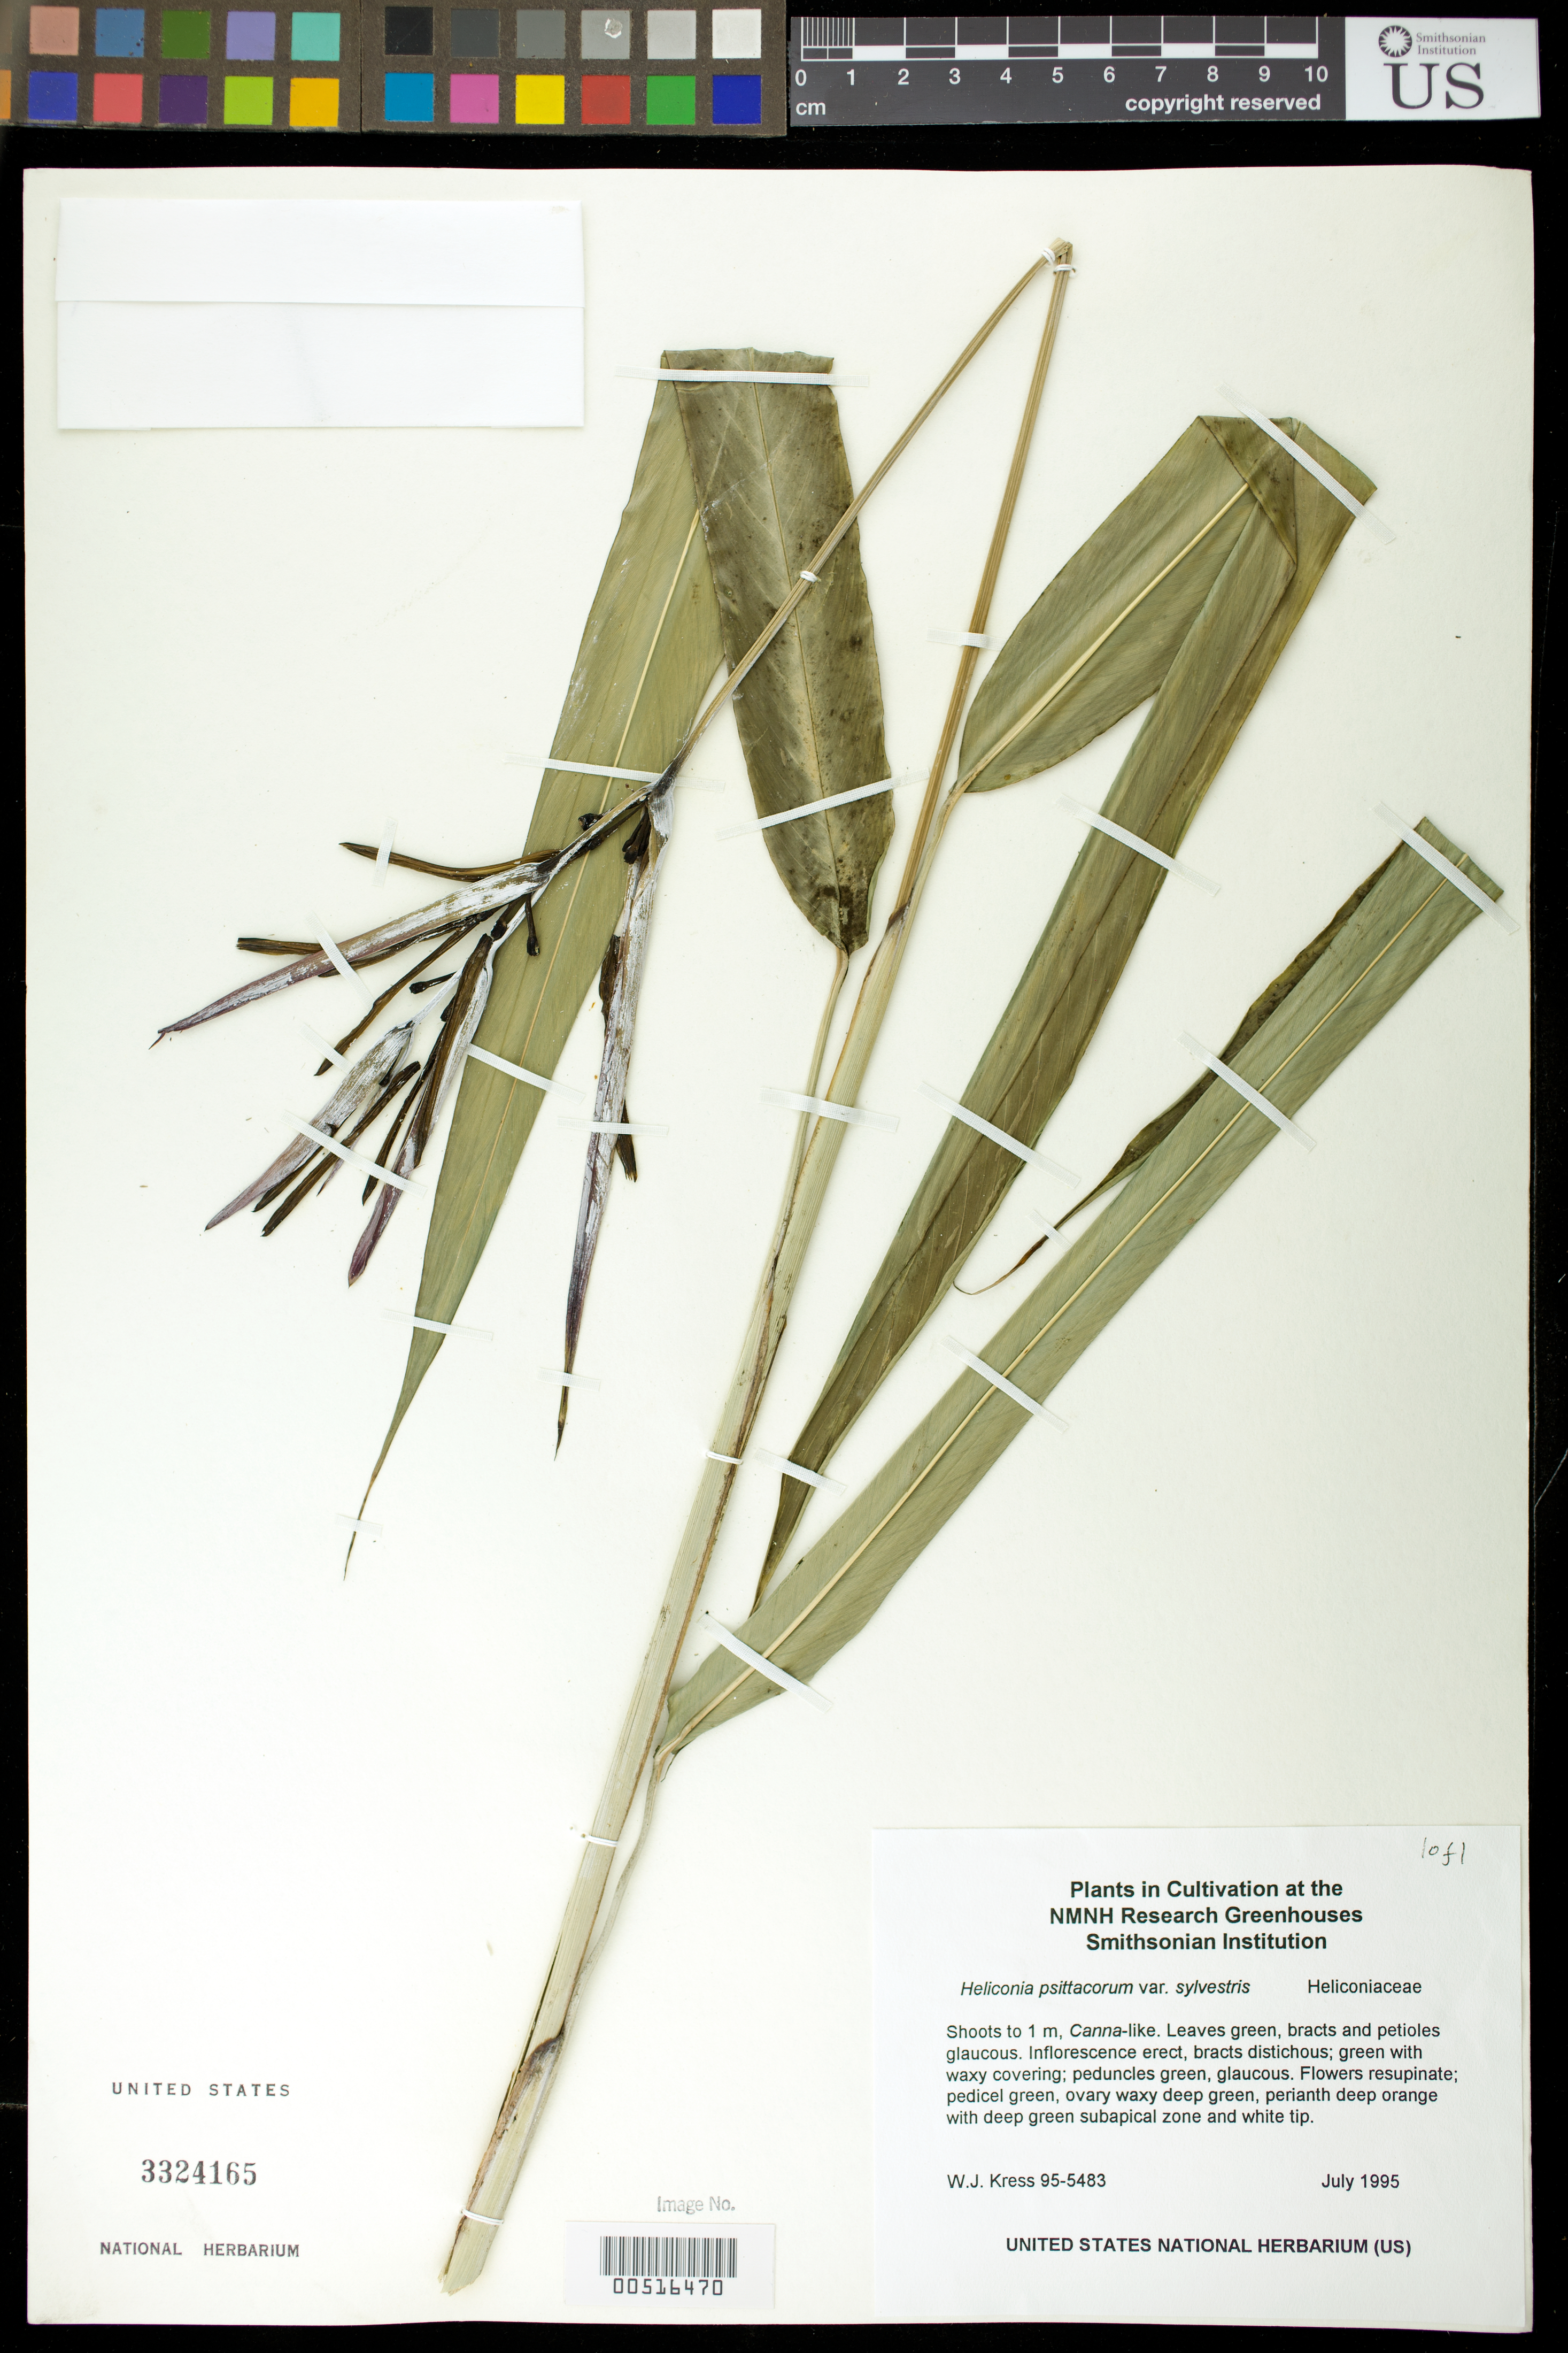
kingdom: Plantae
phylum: Tracheophyta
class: Liliopsida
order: Zingiberales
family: Heliconiaceae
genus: Heliconia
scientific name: Heliconia psittacorum var. sylvestris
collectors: W. J. Kress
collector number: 95-5483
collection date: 1995-07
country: United States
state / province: Maryland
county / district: Prince George's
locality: MSC Botany Research Greenhouses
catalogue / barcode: US 3324165